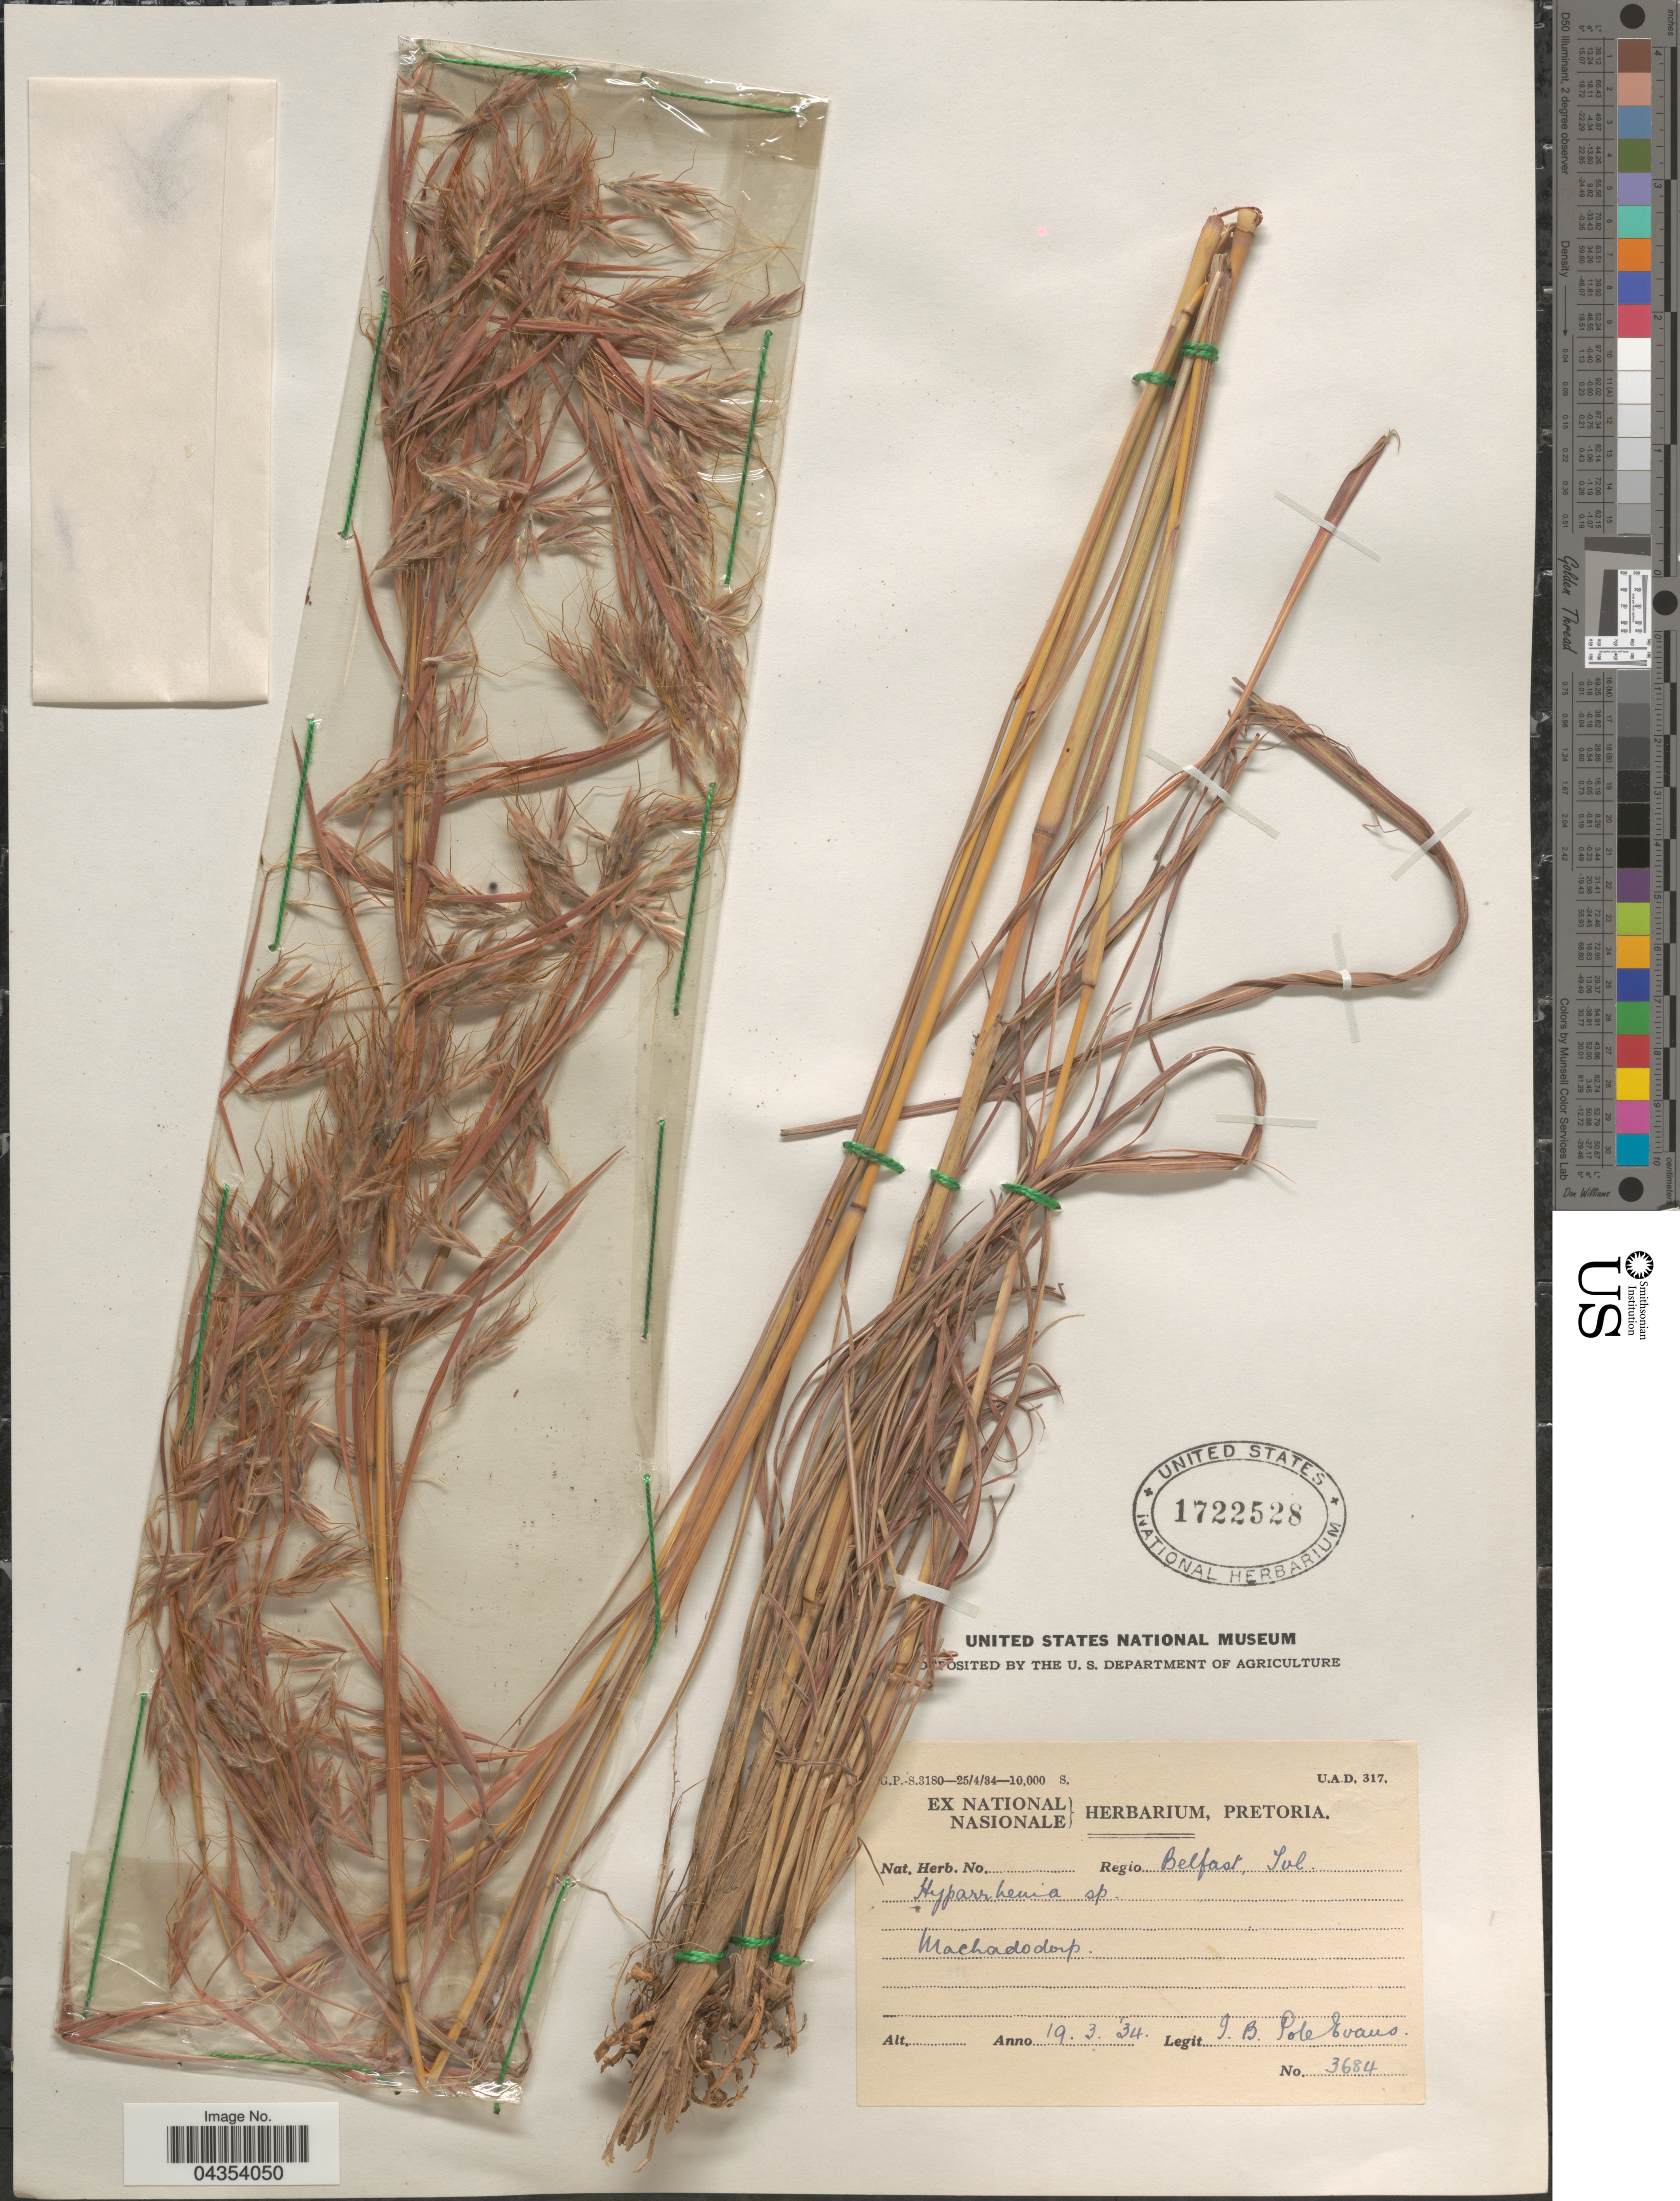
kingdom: Plantae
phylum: Tracheophyta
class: Liliopsida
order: Poales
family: Poaceae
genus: Hyparrhenia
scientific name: Hyparrhenia sp.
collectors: I. B. Pole-Evans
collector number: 3684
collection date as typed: Transcribed d/m/y: 19/3/34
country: South Africa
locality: Regio Belfast, Tvl. Machadodorp.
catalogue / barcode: US 1722528